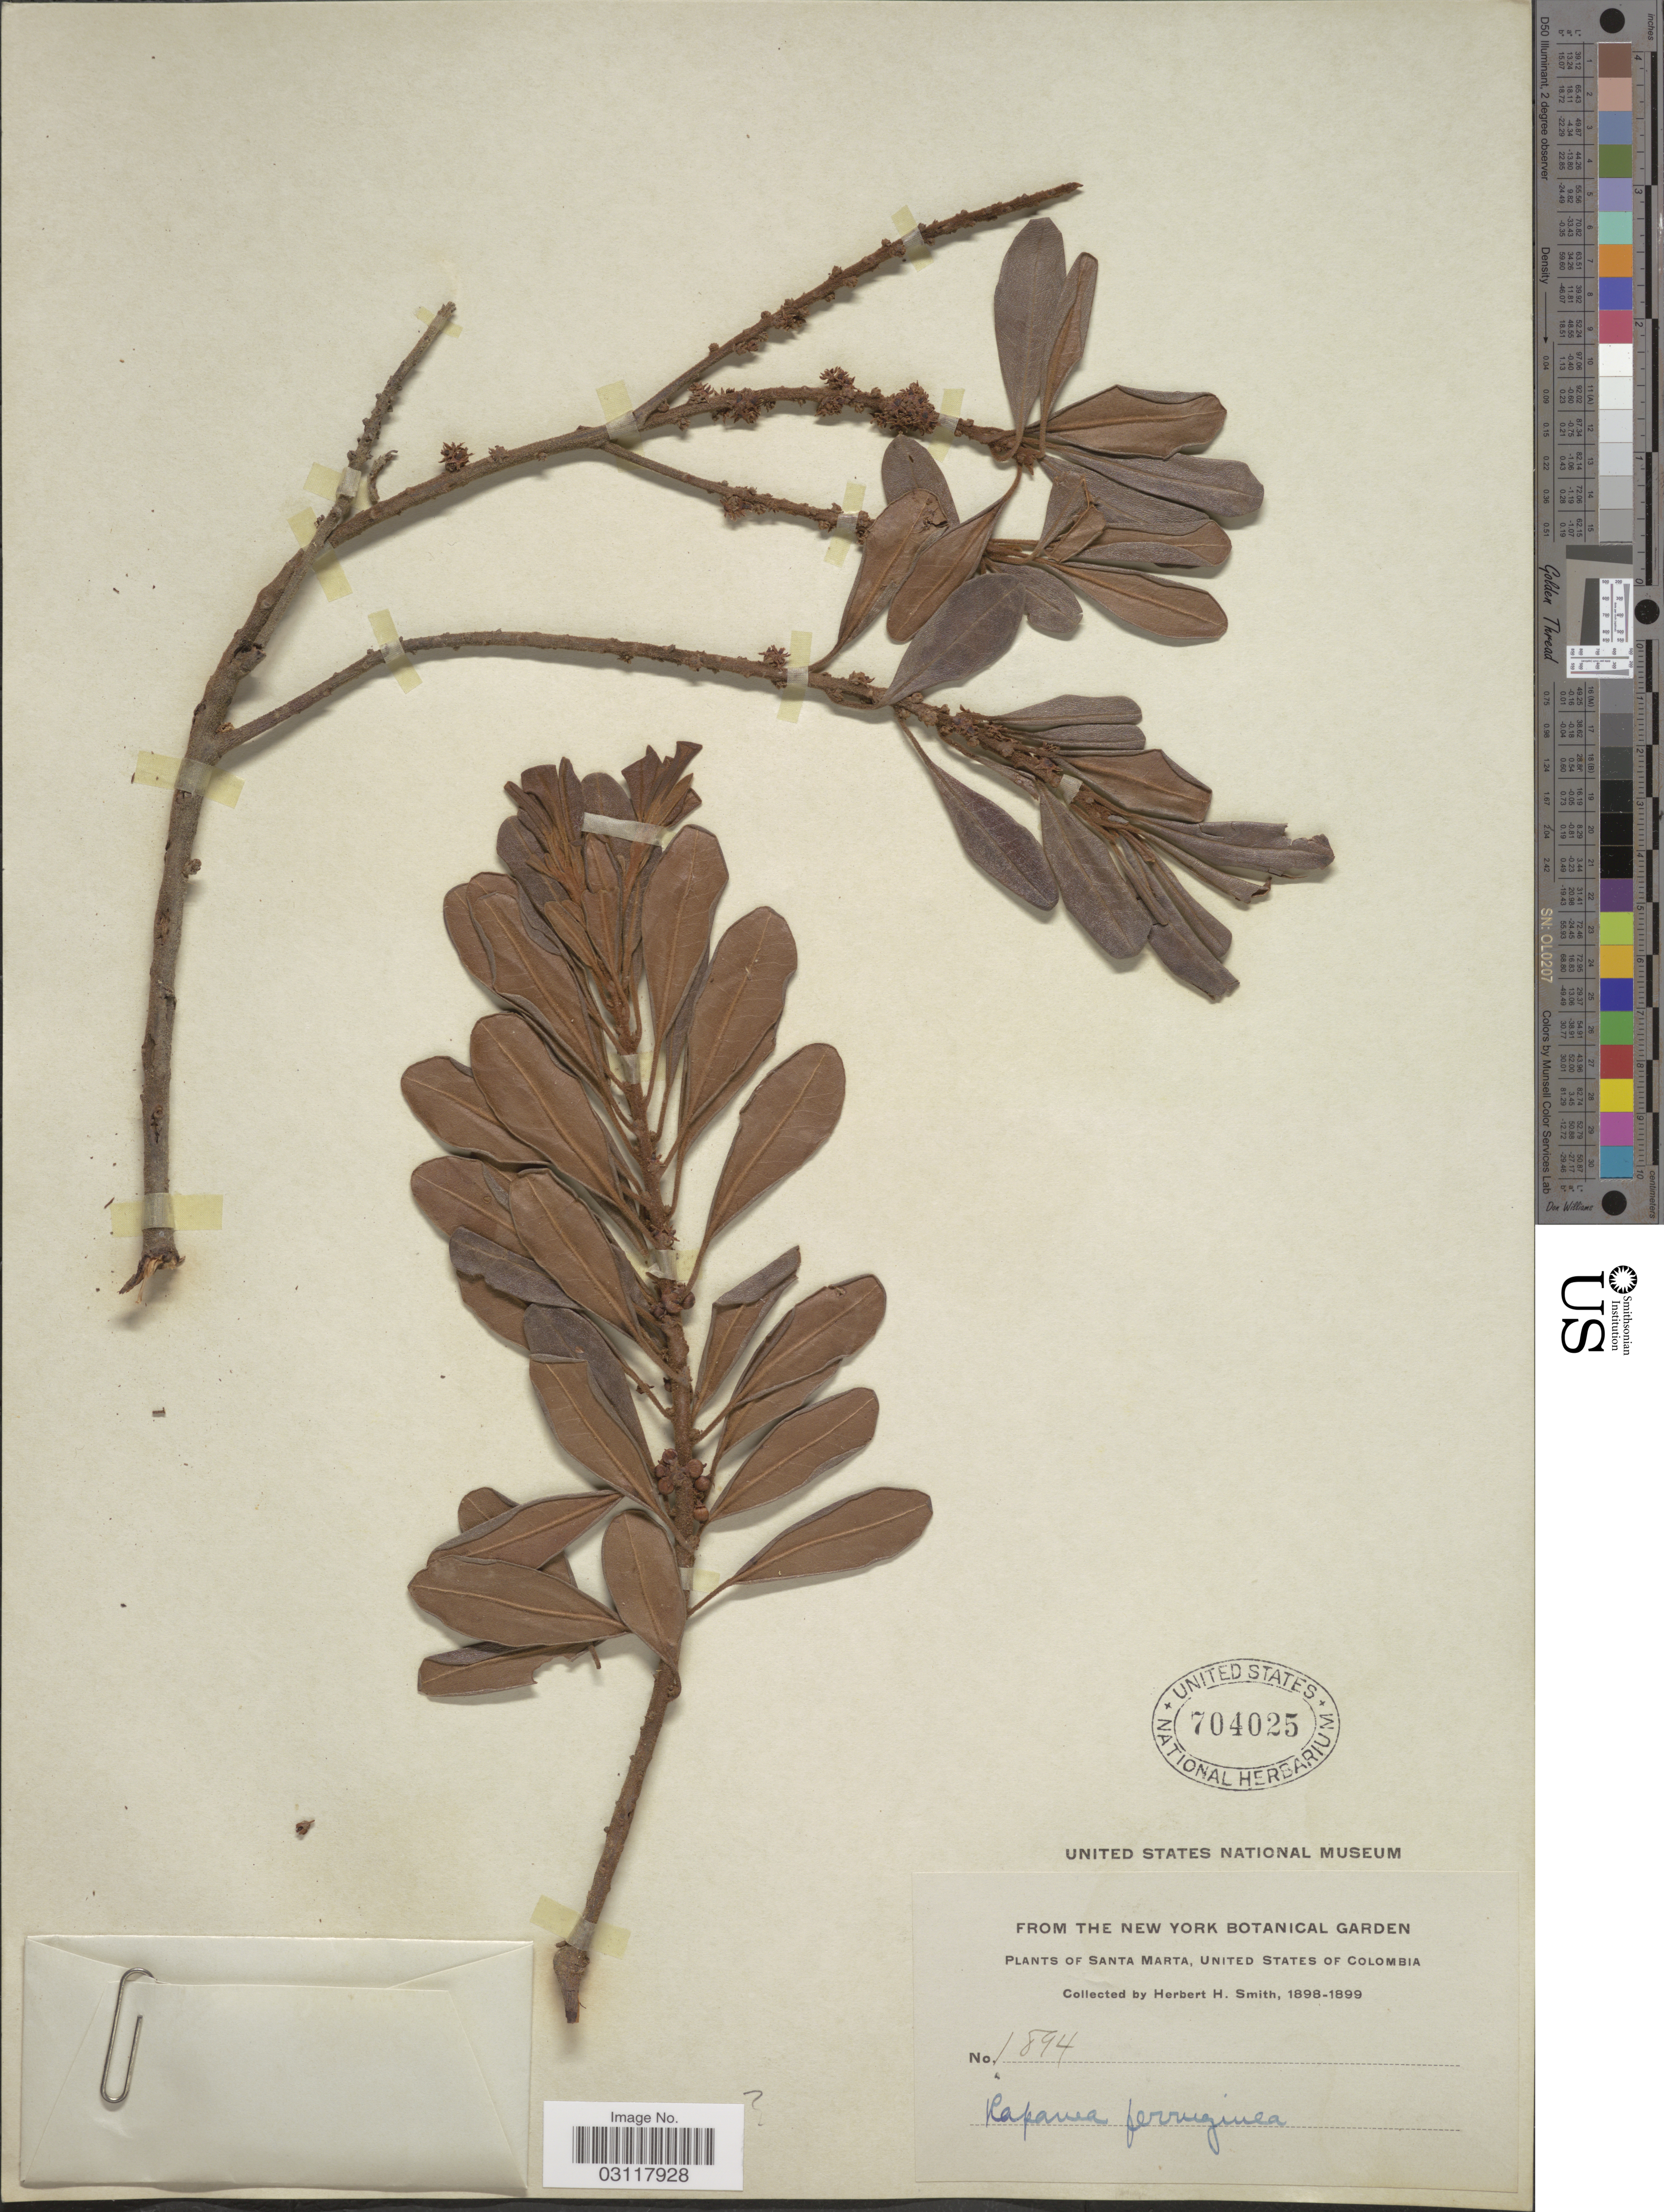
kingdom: Plantae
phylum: Tracheophyta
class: Magnoliopsida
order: Ericales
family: Primulaceae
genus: Rapanea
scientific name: Rapanea ferruginea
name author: (Ruiz & Pav.) Mez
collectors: Herbert H. Smith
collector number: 1894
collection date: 1898/1901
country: Colombia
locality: Santa Marta, United Staes of Colombia.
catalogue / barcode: US 704025